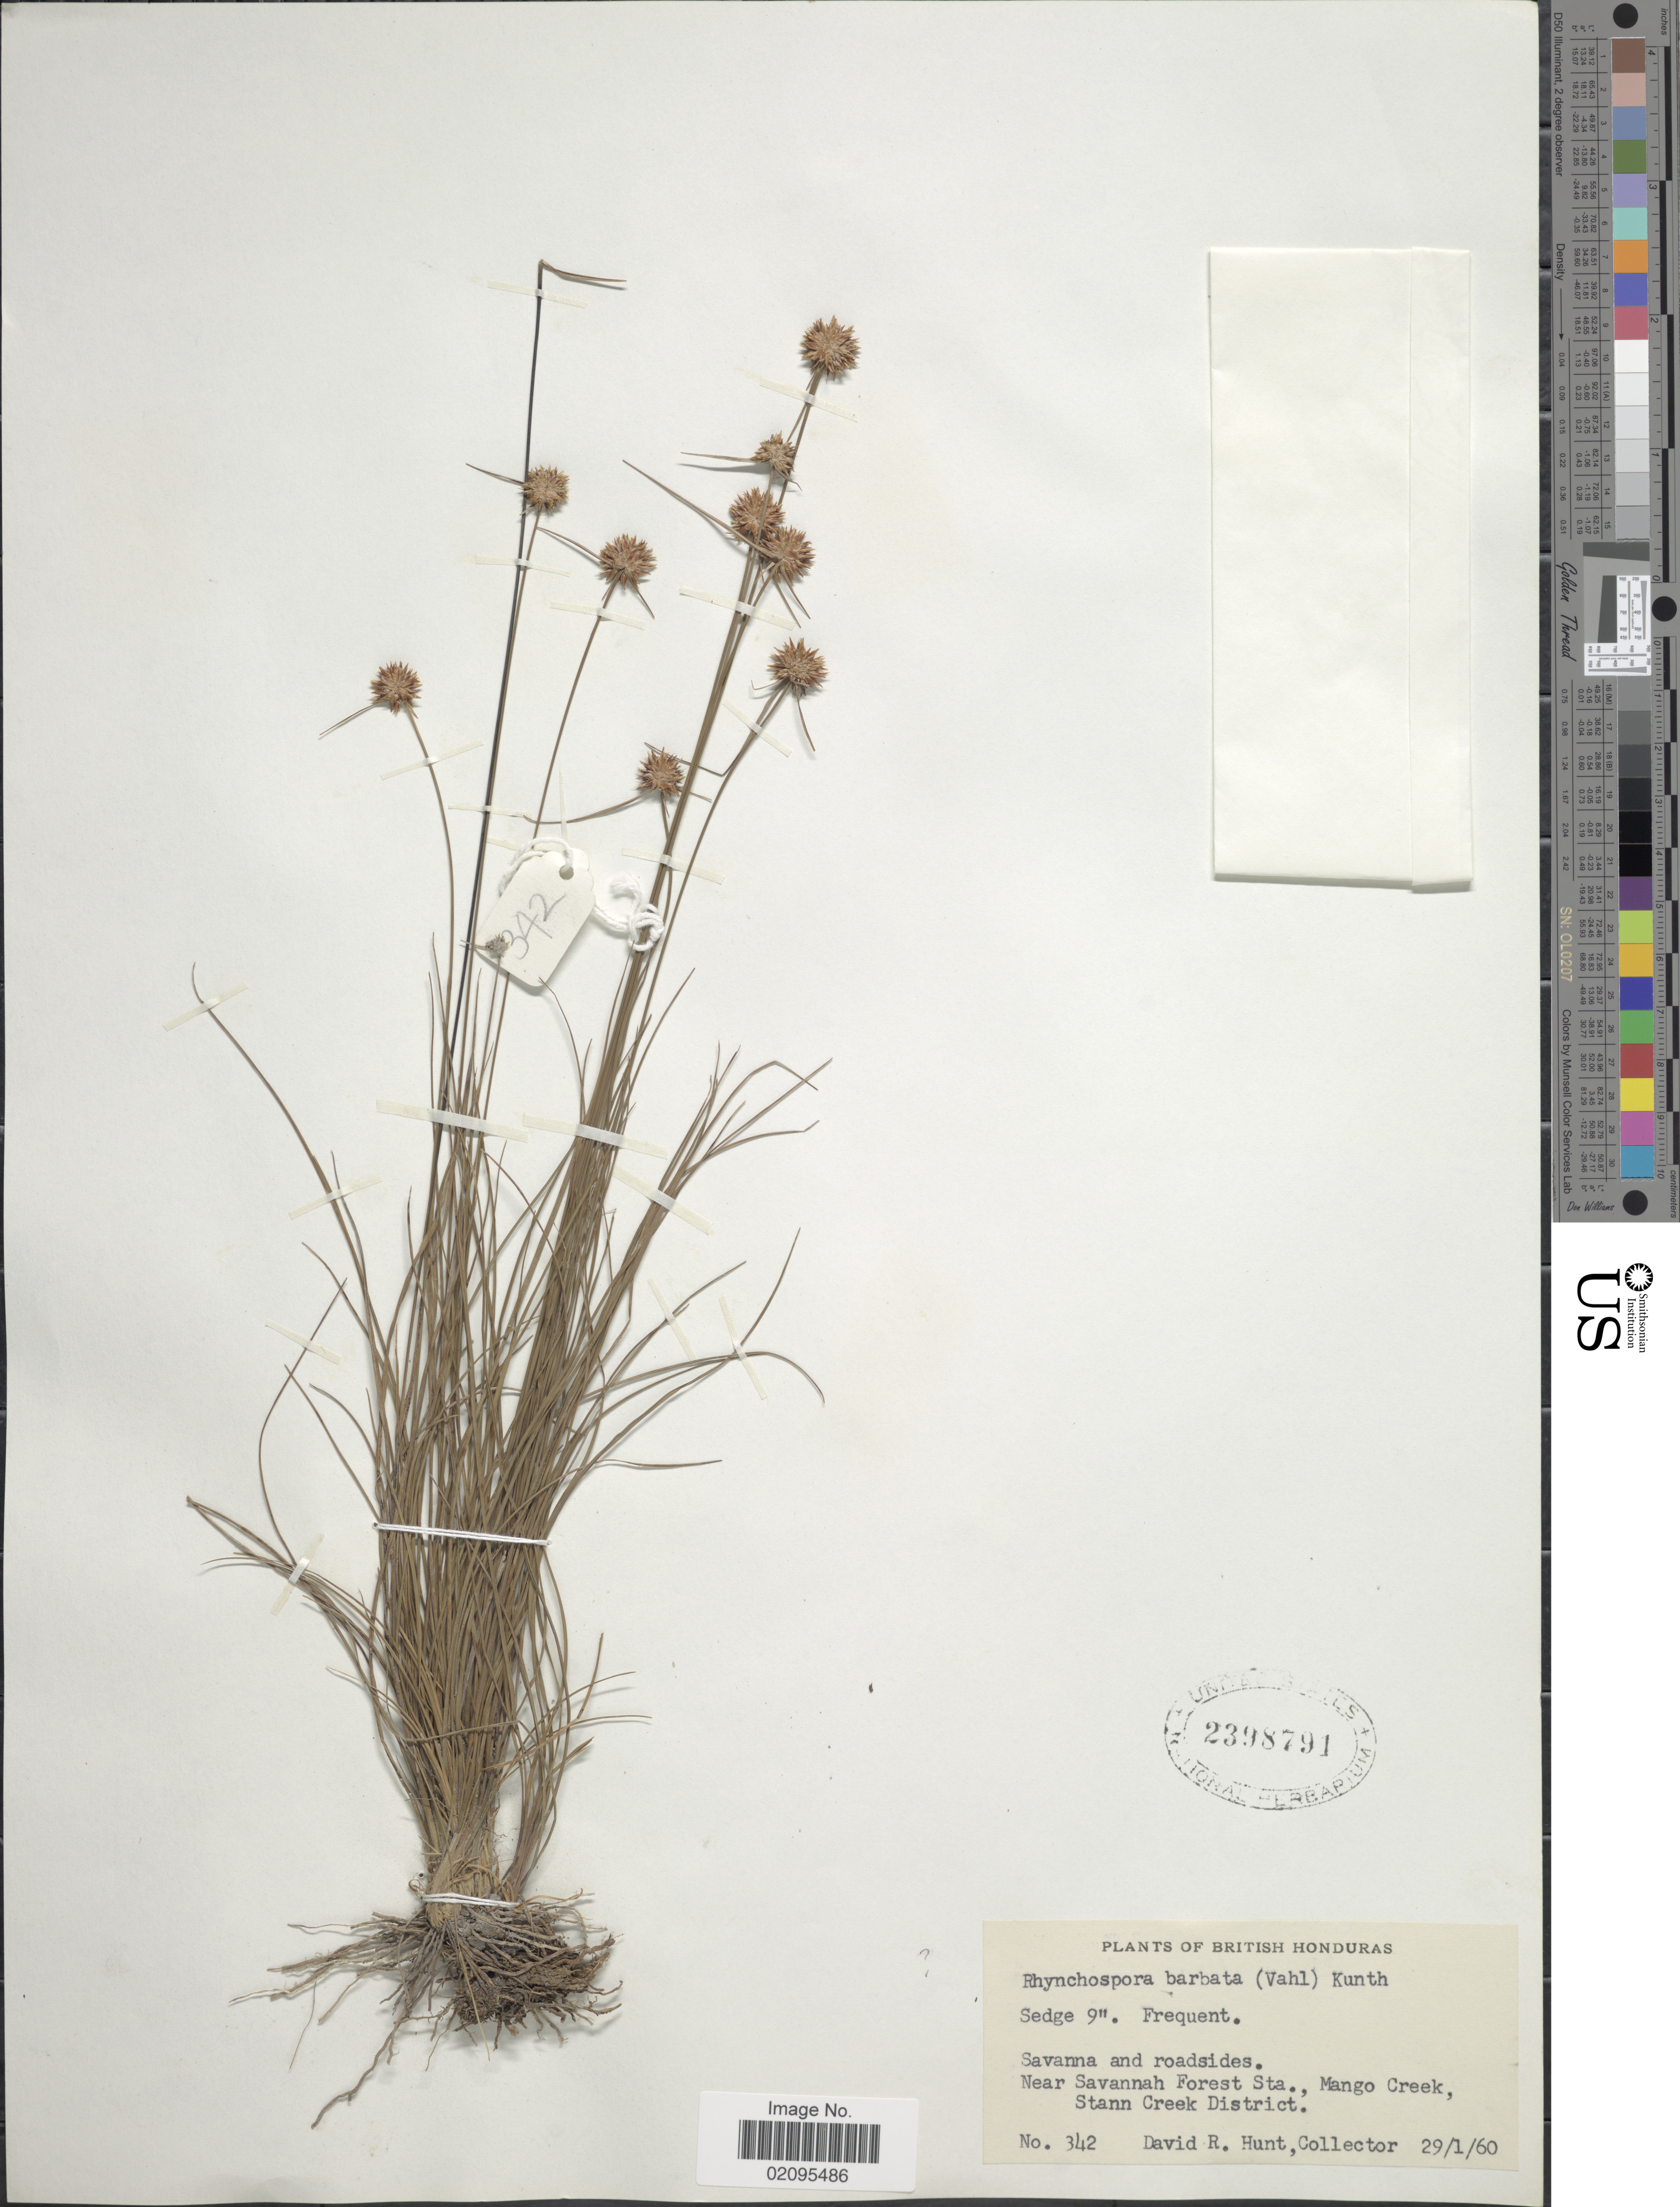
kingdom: Plantae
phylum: Tracheophyta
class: Liliopsida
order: Poales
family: Cyperaceae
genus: Rhynchospora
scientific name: Rhynchospora barbata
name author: (Vahl) Kunth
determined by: Alves, K.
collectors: D. R. Hunt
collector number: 342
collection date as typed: Transcribed d/m/y: 29/1/60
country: Belize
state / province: Stann Creek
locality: Savanna and roadsides, near Savannah Forest Sta., Mango Creek.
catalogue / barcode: US 2398791